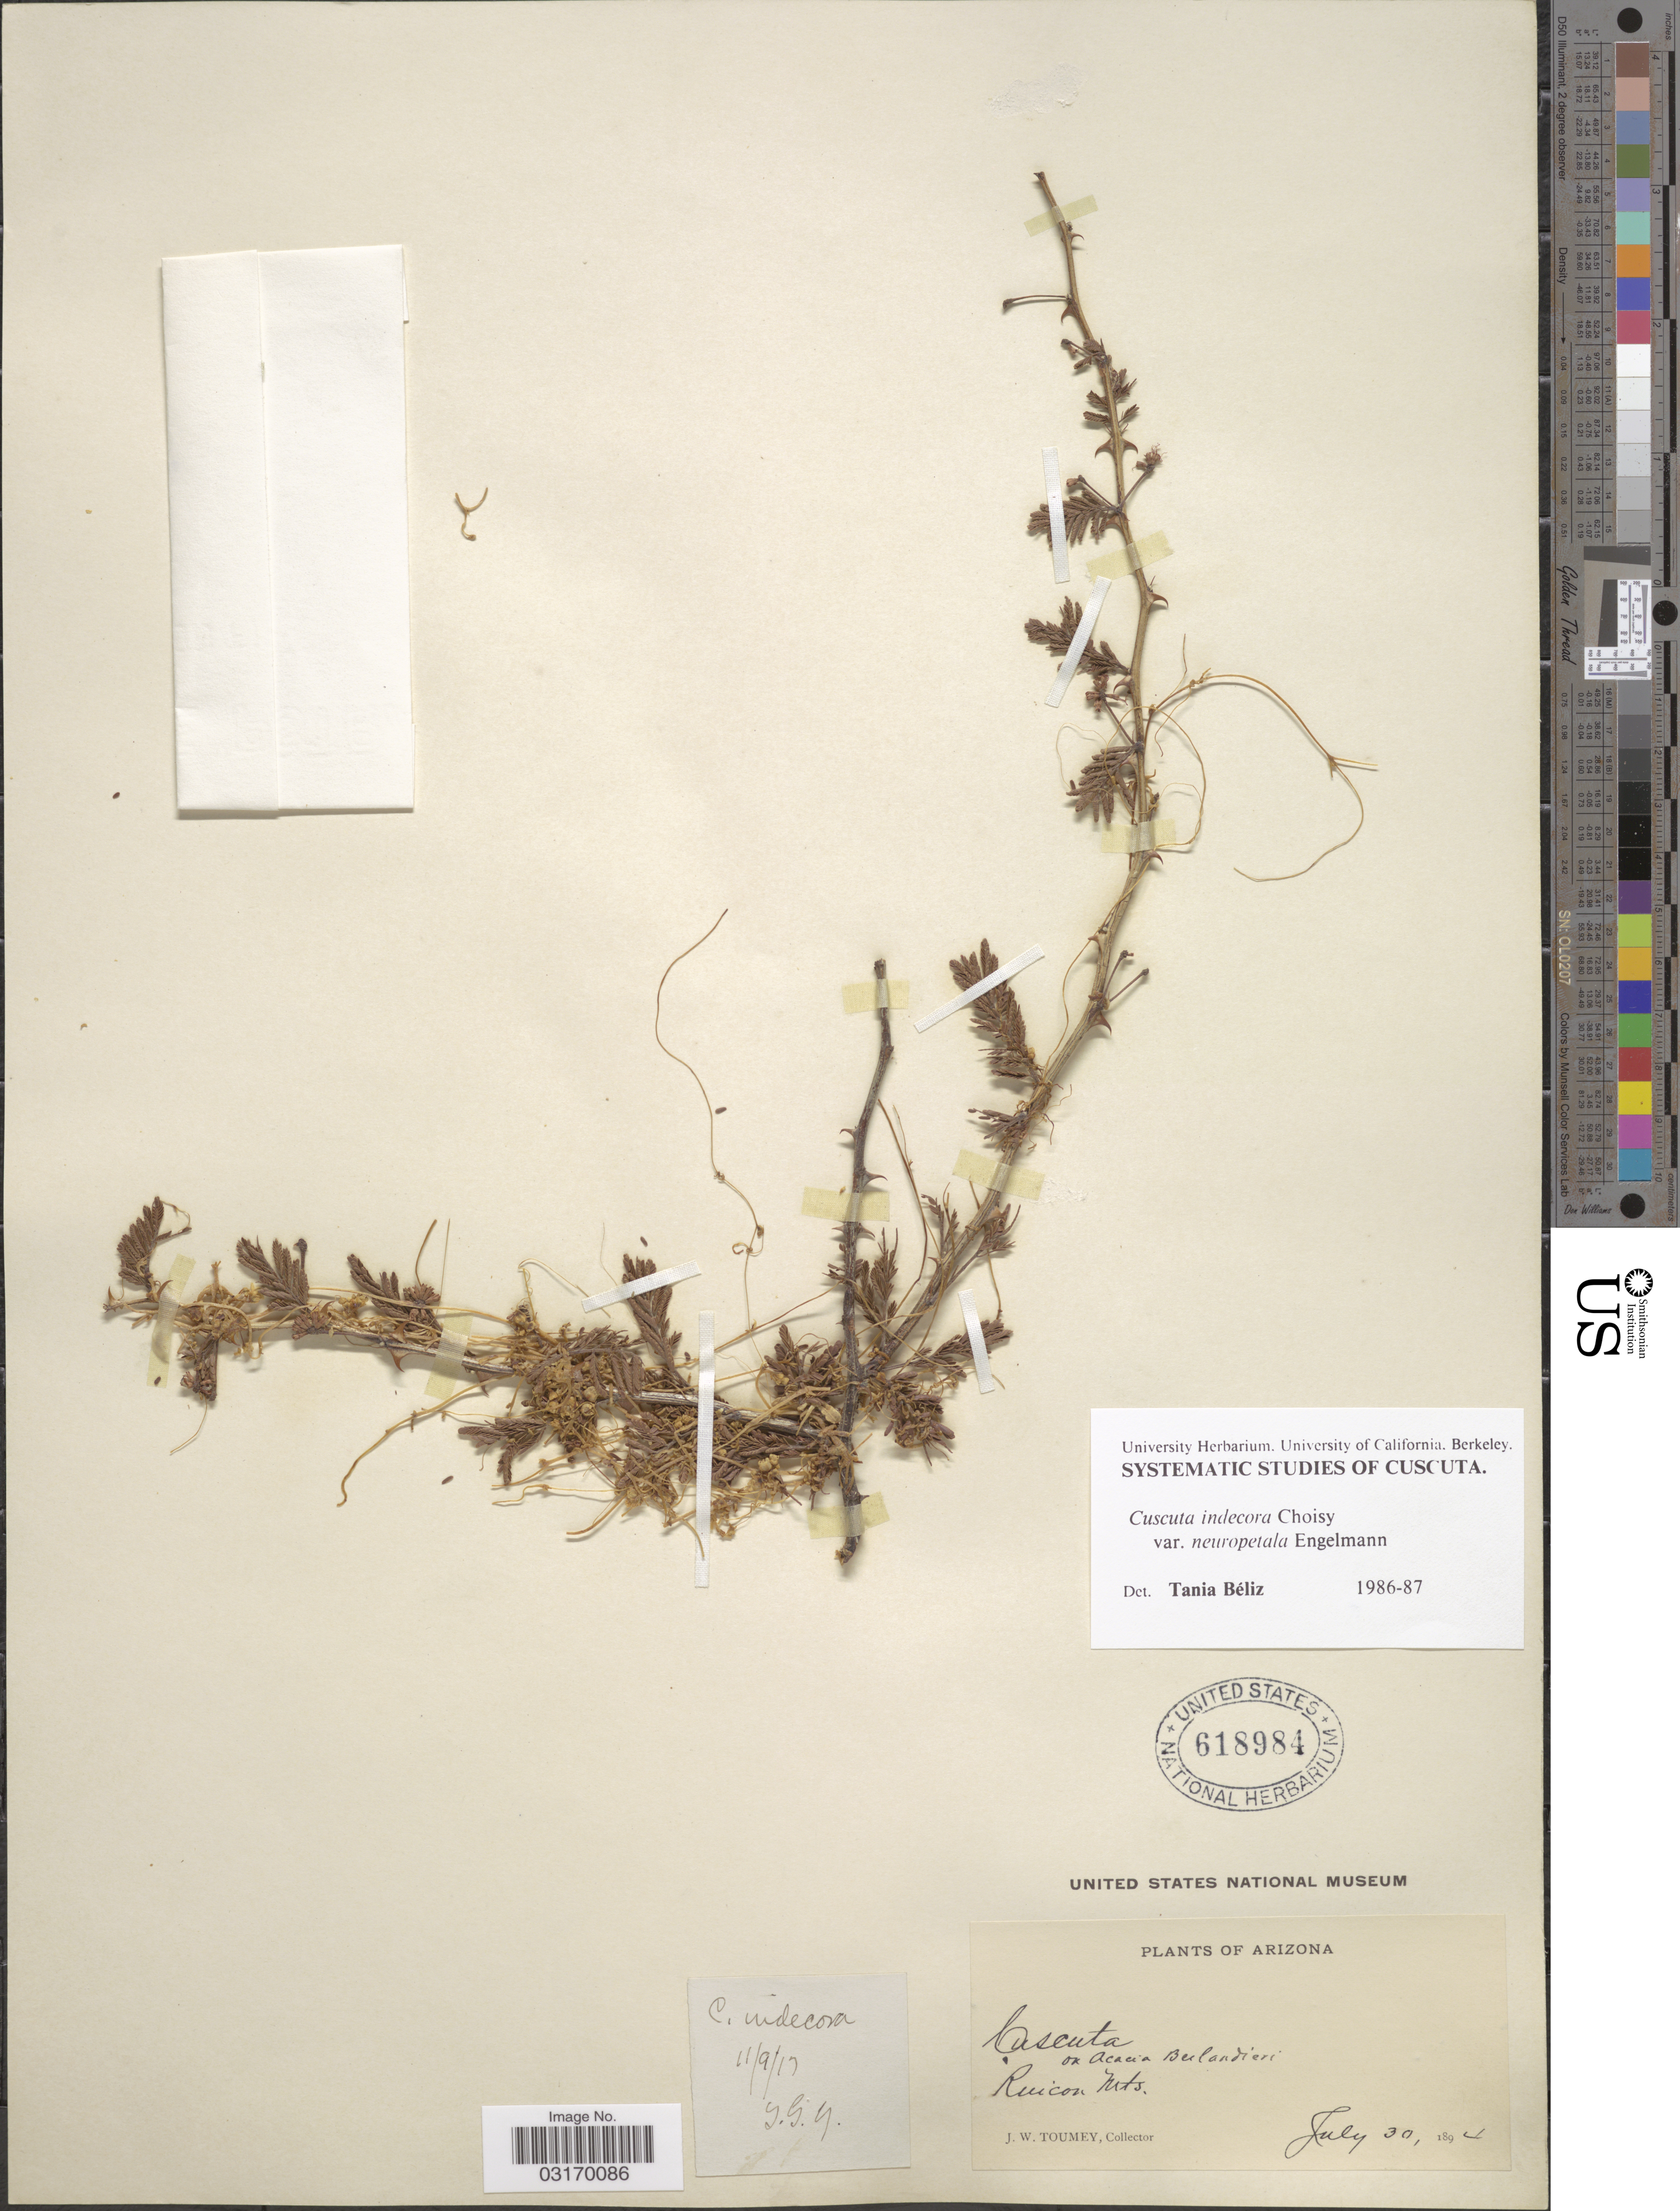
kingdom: Plantae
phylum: Tracheophyta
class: Magnoliopsida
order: Solanales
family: Convolvulaceae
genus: Cuscuta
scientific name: Cuscuta indecora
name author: Choisy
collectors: J. W. Toumey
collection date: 1894-07-30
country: United States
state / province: Arizona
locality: Rincon Mts.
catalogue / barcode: US 648984